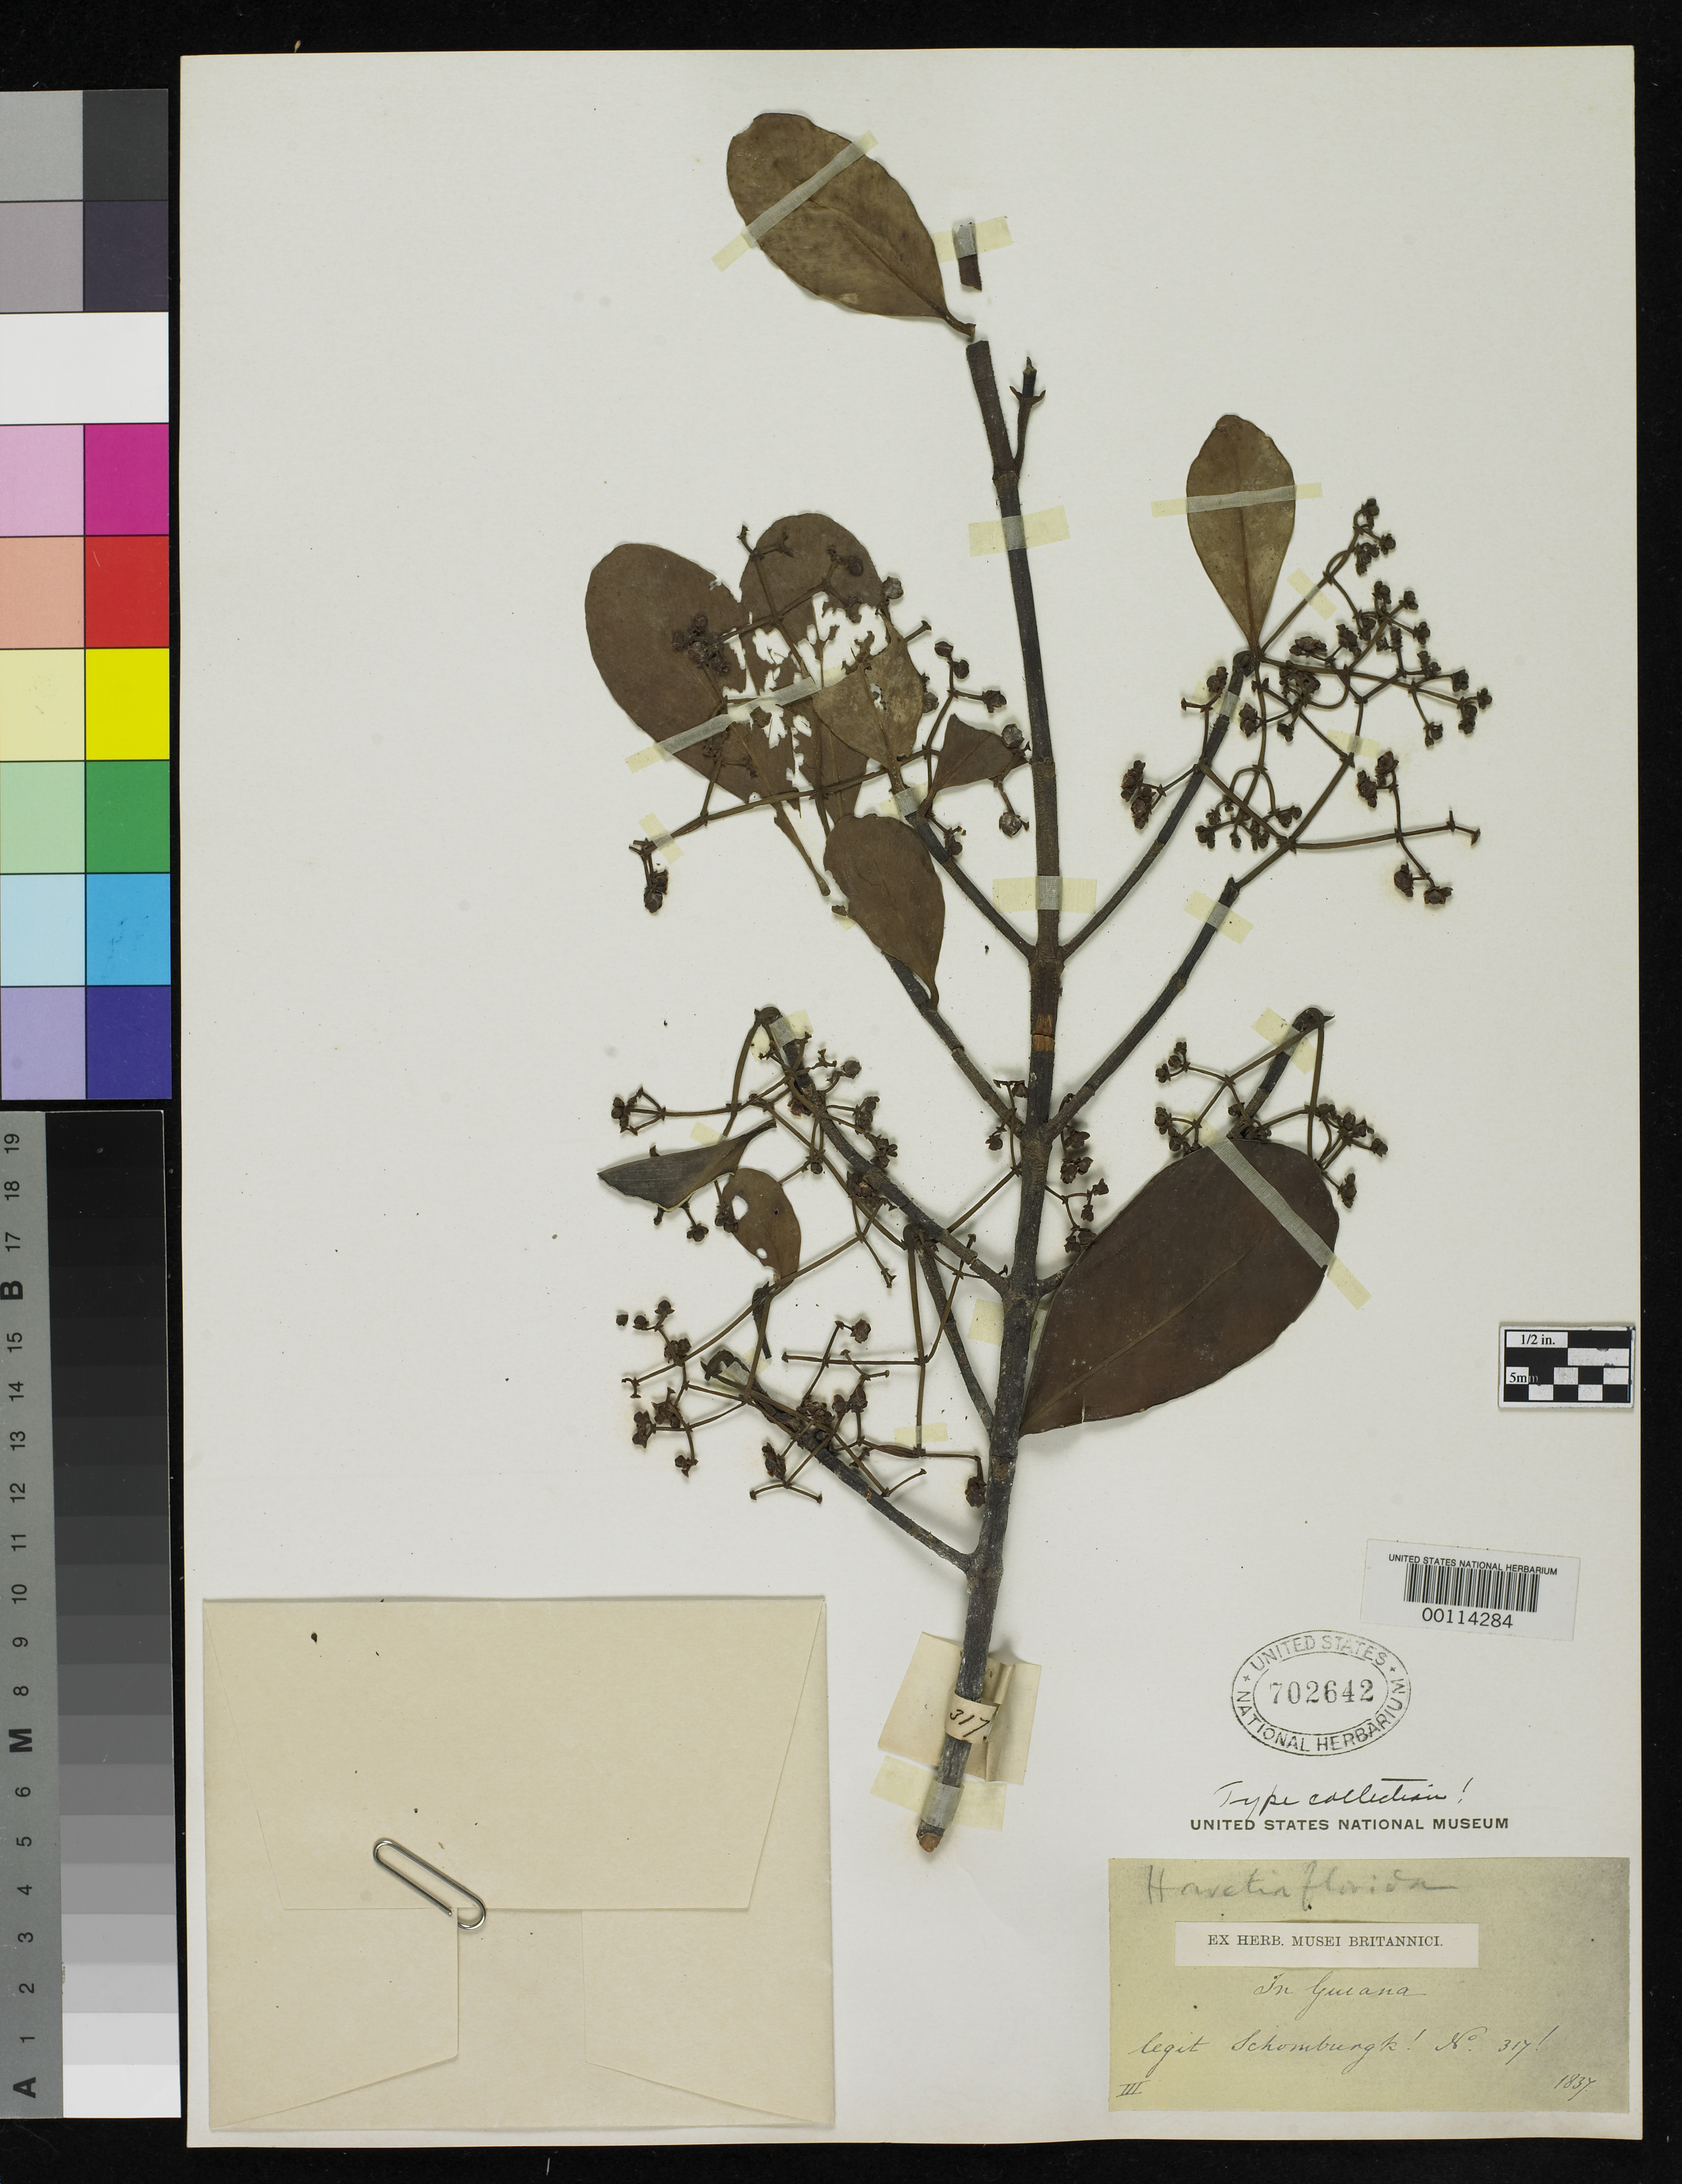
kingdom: Plantae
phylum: Tracheophyta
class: Magnoliopsida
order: Malpighiales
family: Clusiaceae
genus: Havetia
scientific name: Havetia flavida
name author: Benth.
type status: Isotype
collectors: M. R. Schomburgk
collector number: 317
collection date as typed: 1837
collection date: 1837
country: Guyana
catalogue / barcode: US 702642